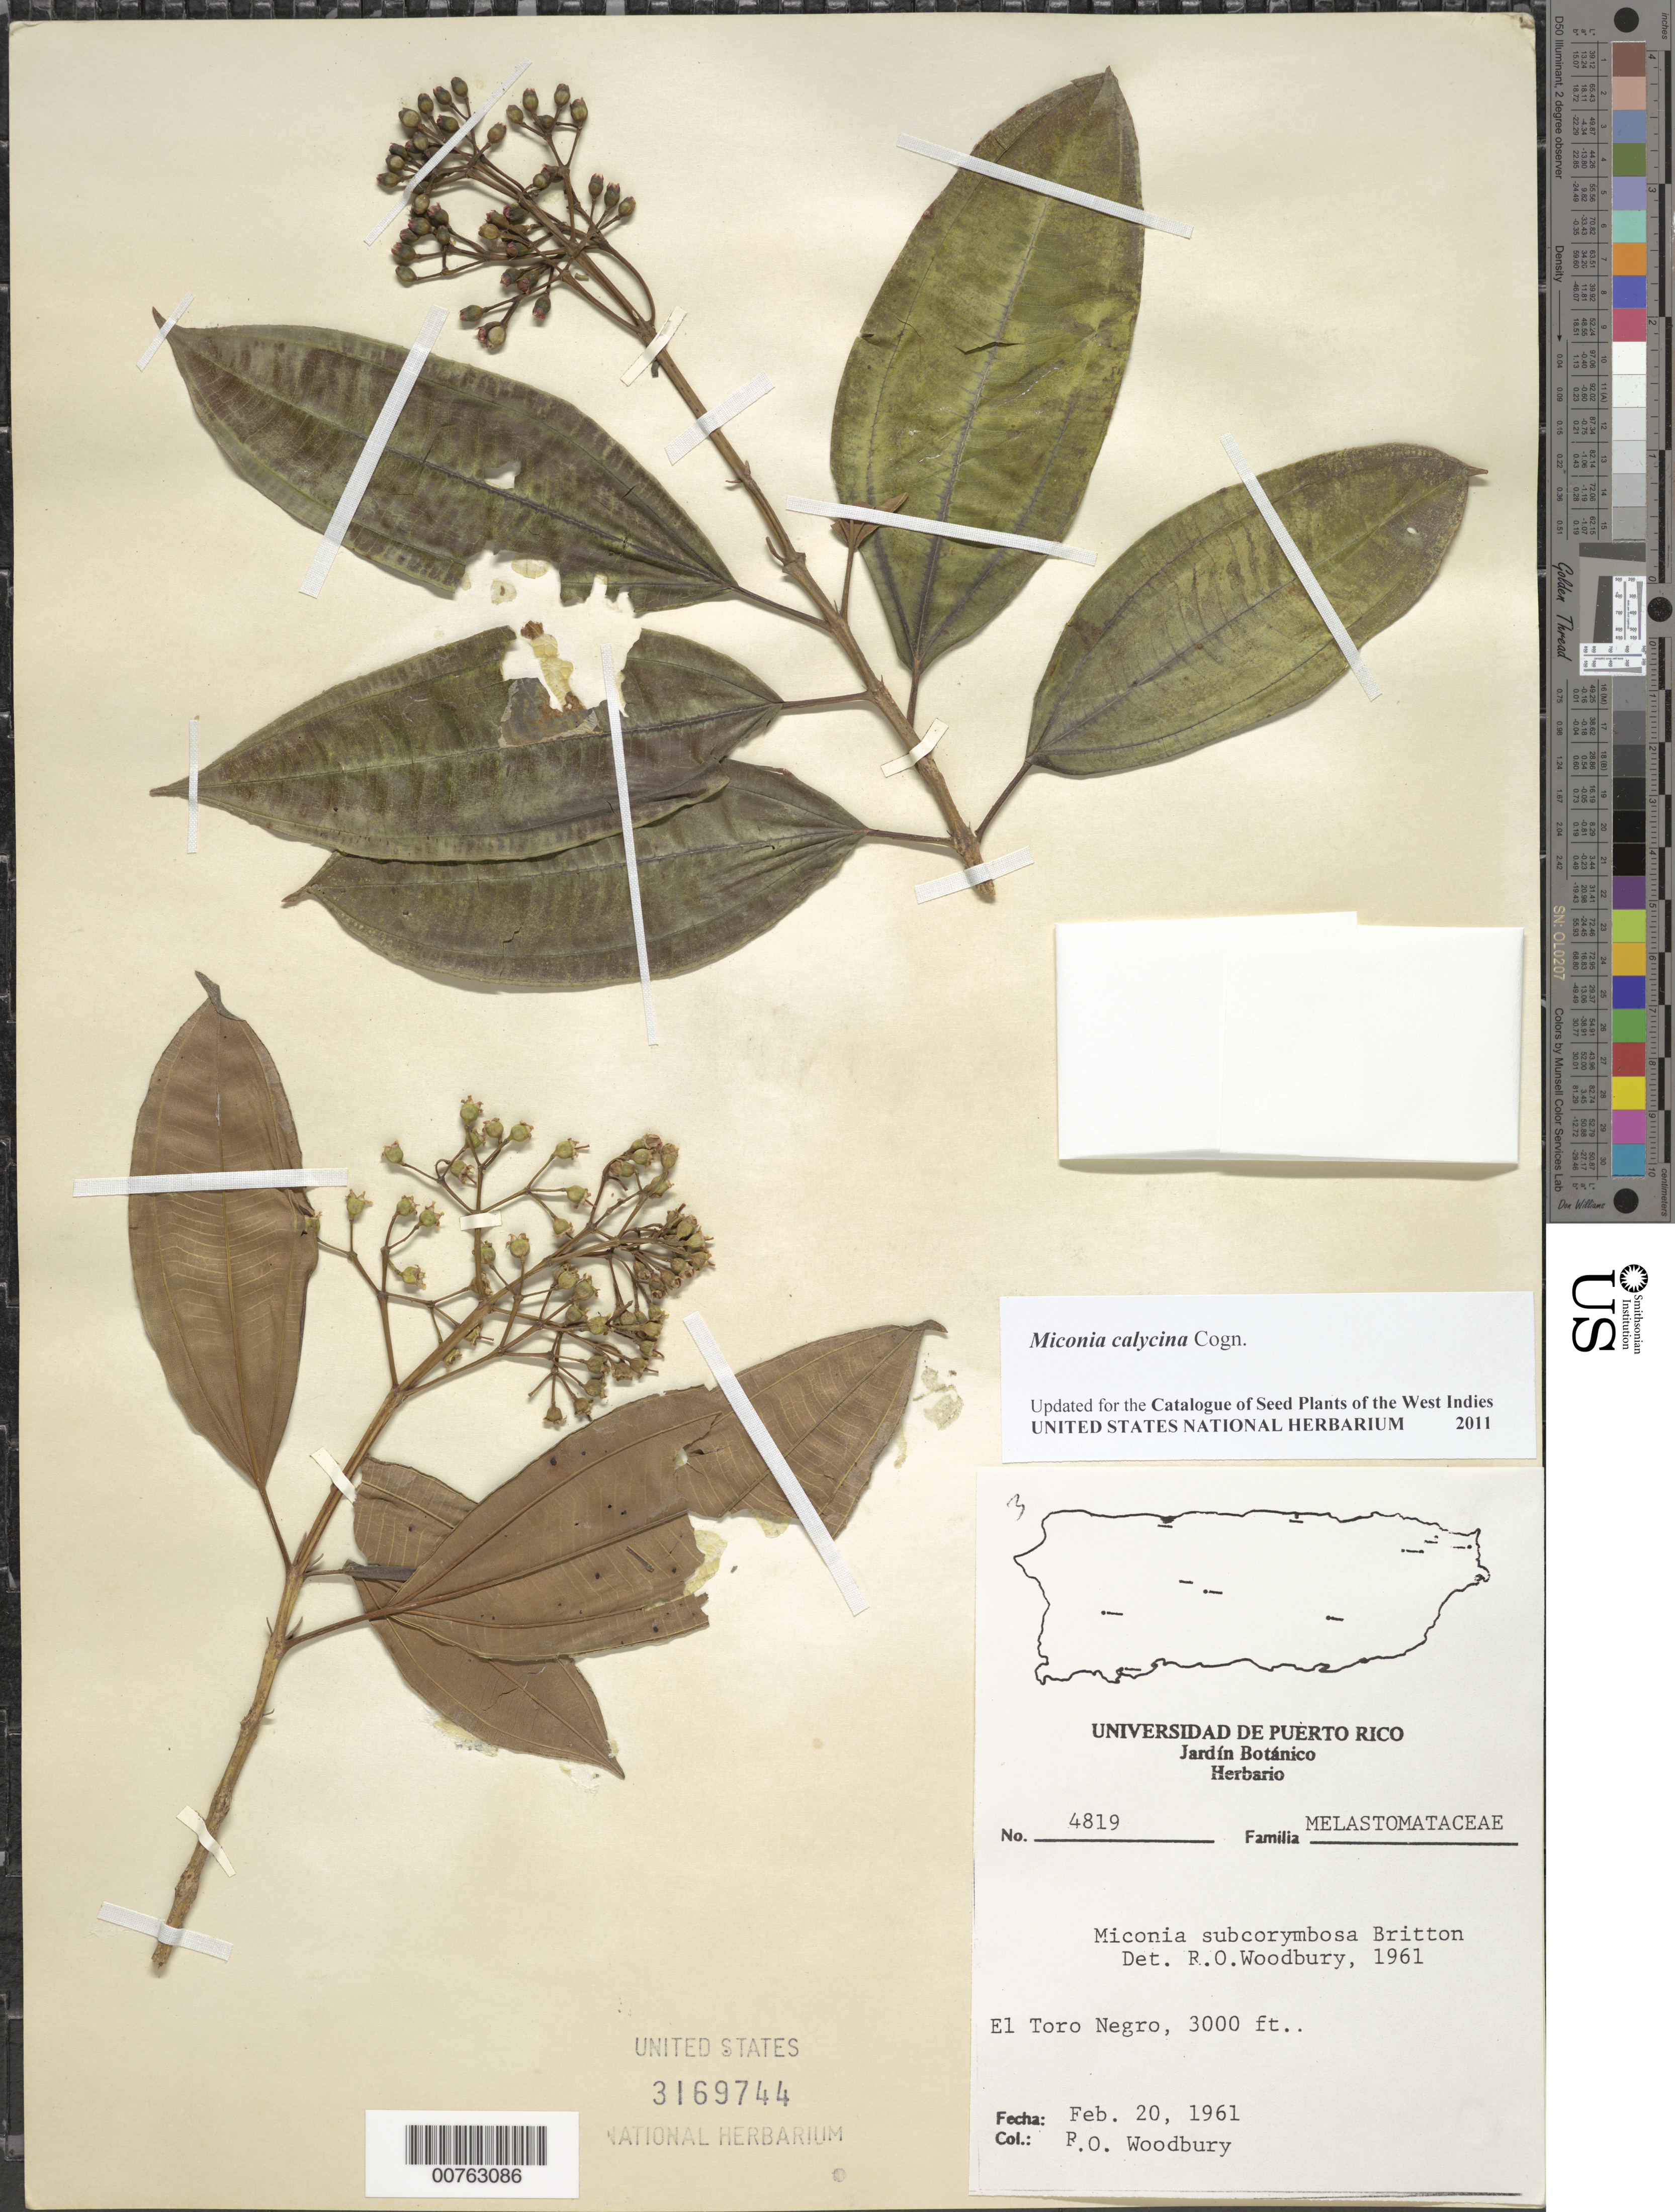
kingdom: Plantae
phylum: Tracheophyta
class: Magnoliopsida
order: Myrtales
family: Melastomataceae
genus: Miconia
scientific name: Miconia calycina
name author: Cogn.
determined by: Woodbury, R. O.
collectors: R. O. Woodbury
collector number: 4819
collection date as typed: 20 Feb 1961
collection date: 1961-02-20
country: Puerto Rico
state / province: Villalba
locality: El Toro Negro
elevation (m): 914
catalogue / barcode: US 3169744